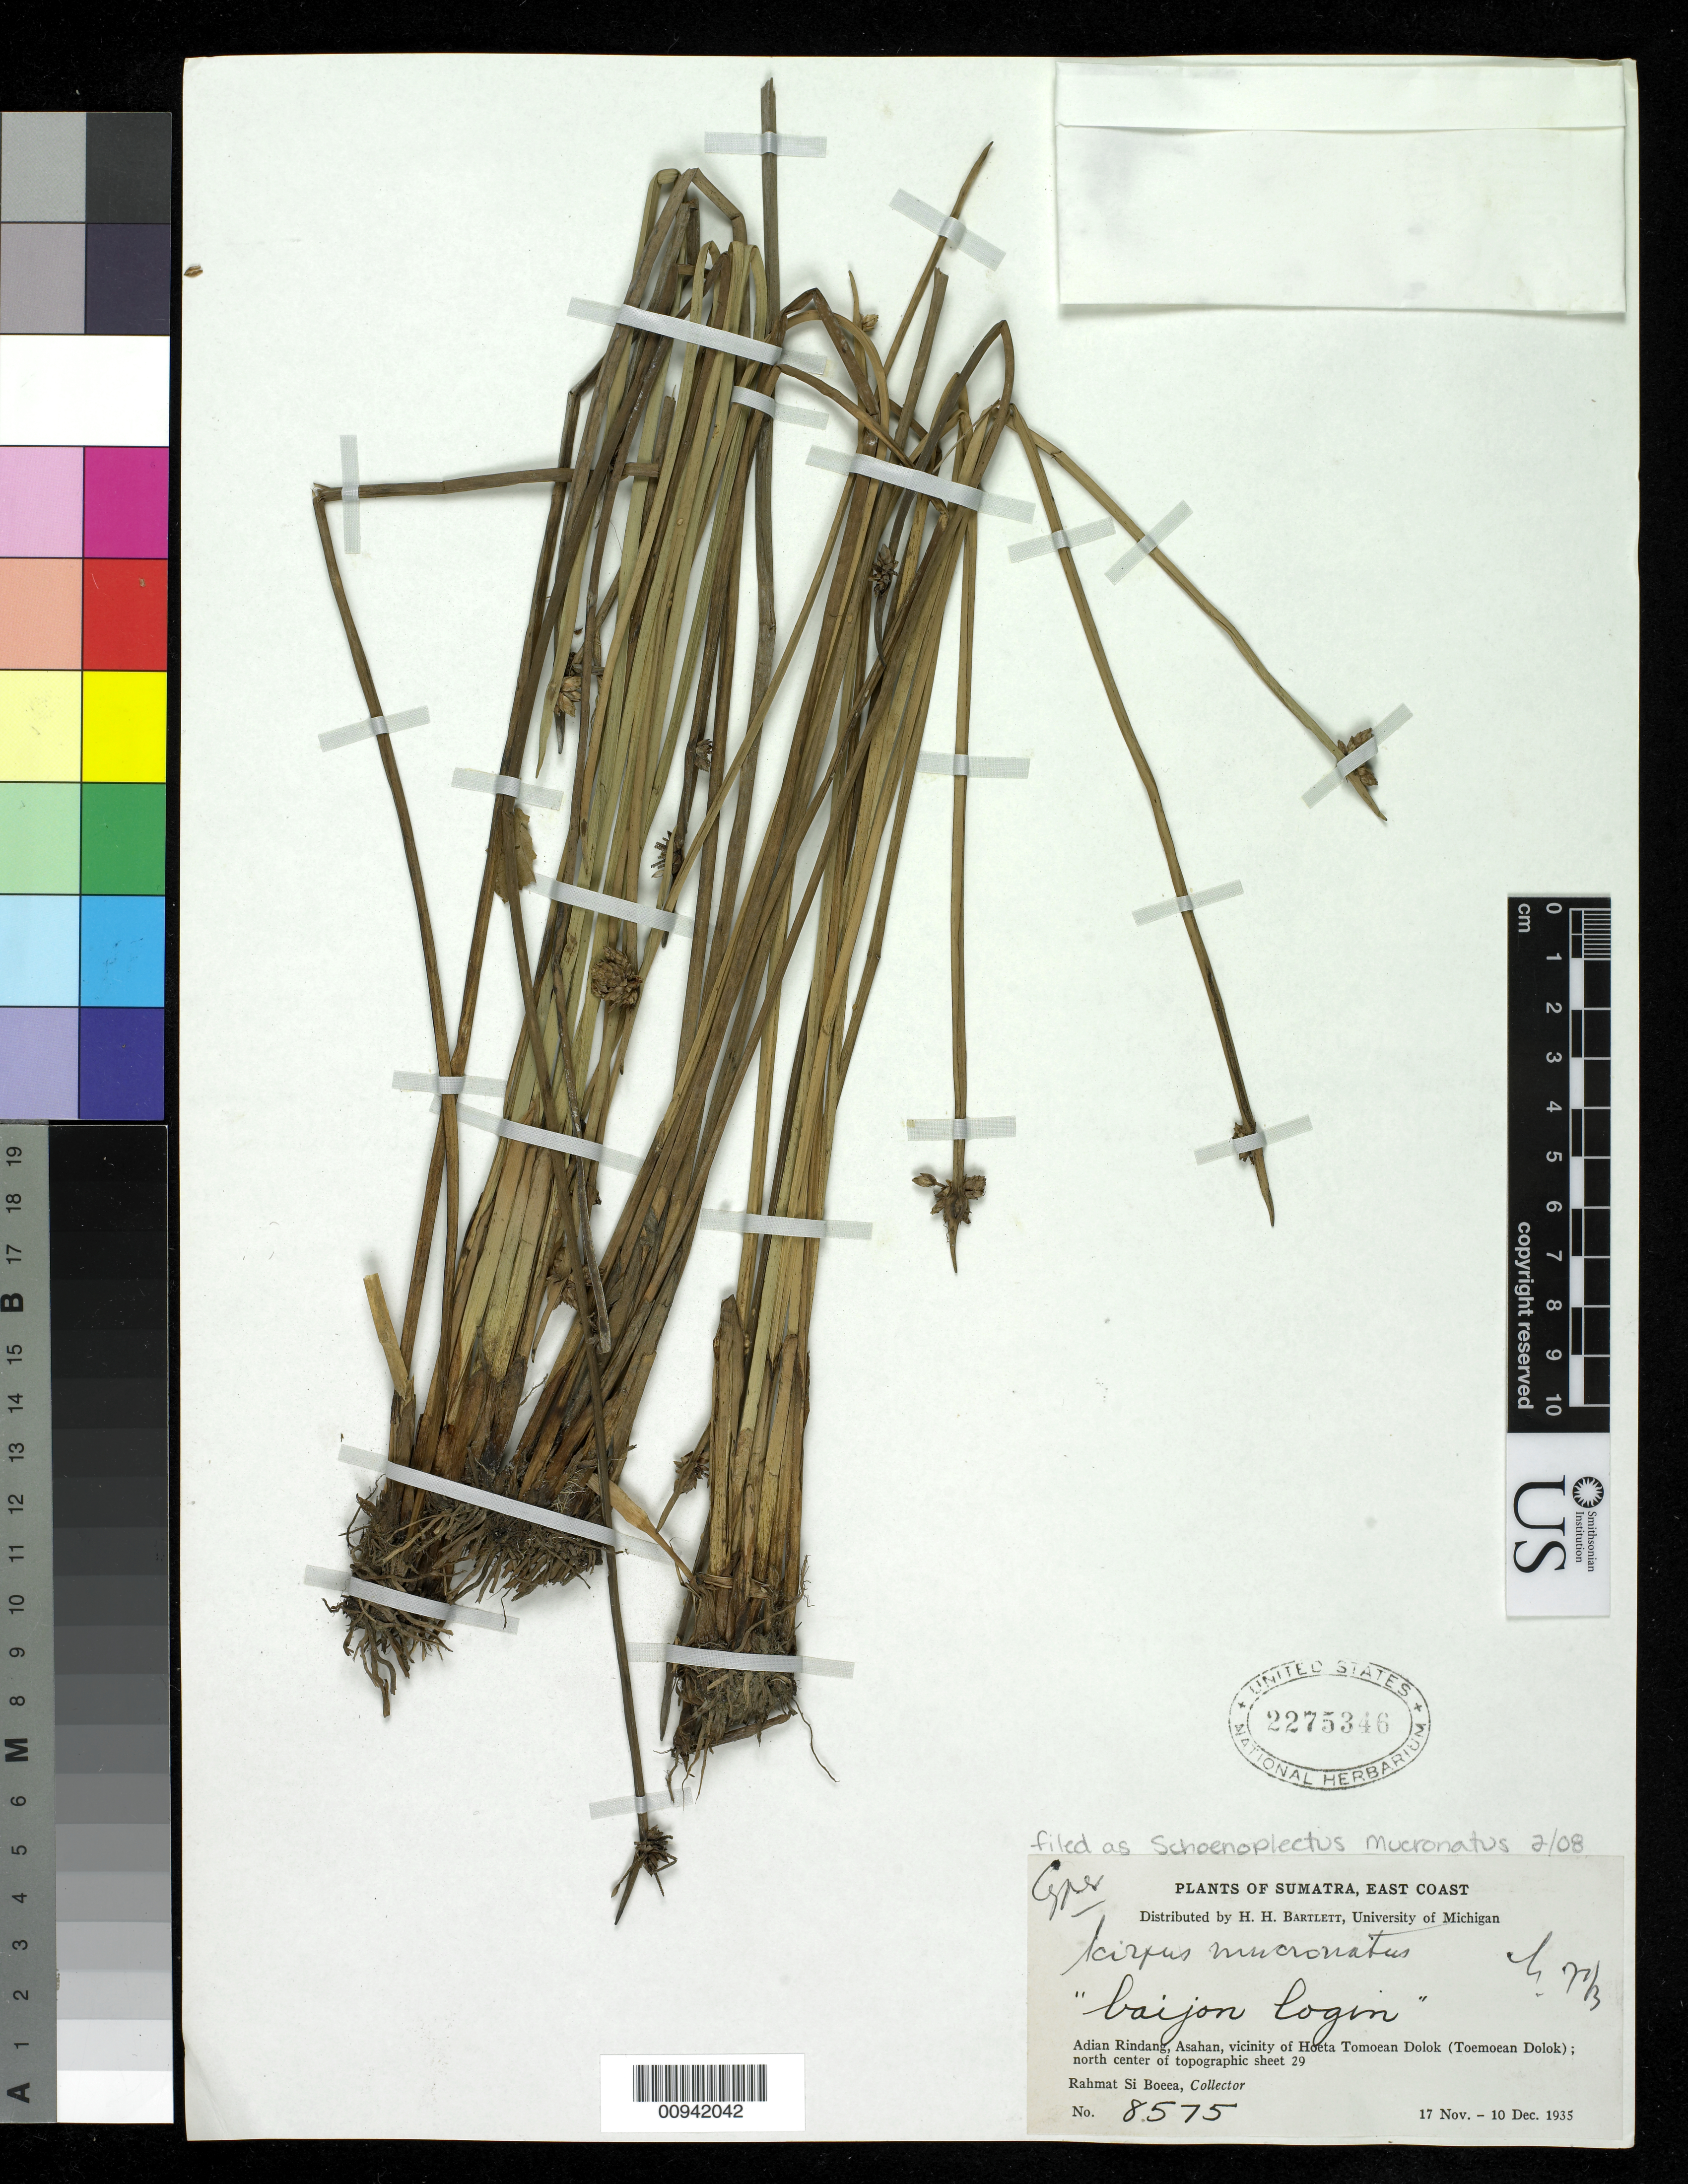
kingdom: Plantae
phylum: Tracheophyta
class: Liliopsida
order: Poales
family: Cyperaceae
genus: Schoenoplectiella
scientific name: Schoenoplectiella mucronata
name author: (L.) Jung & Choi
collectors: Rahmat Si Boeea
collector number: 8575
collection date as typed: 17 Nov 1935 to 10 Dec 1935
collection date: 1935-11-17/1935-12-10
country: Indonesia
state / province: Sumatra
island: Sumatra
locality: East Coast, Adian Rindang, Asahan, vicinity of Hoeta Tomoean Dolok [Toemoean Dolok]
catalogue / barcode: US 2275346